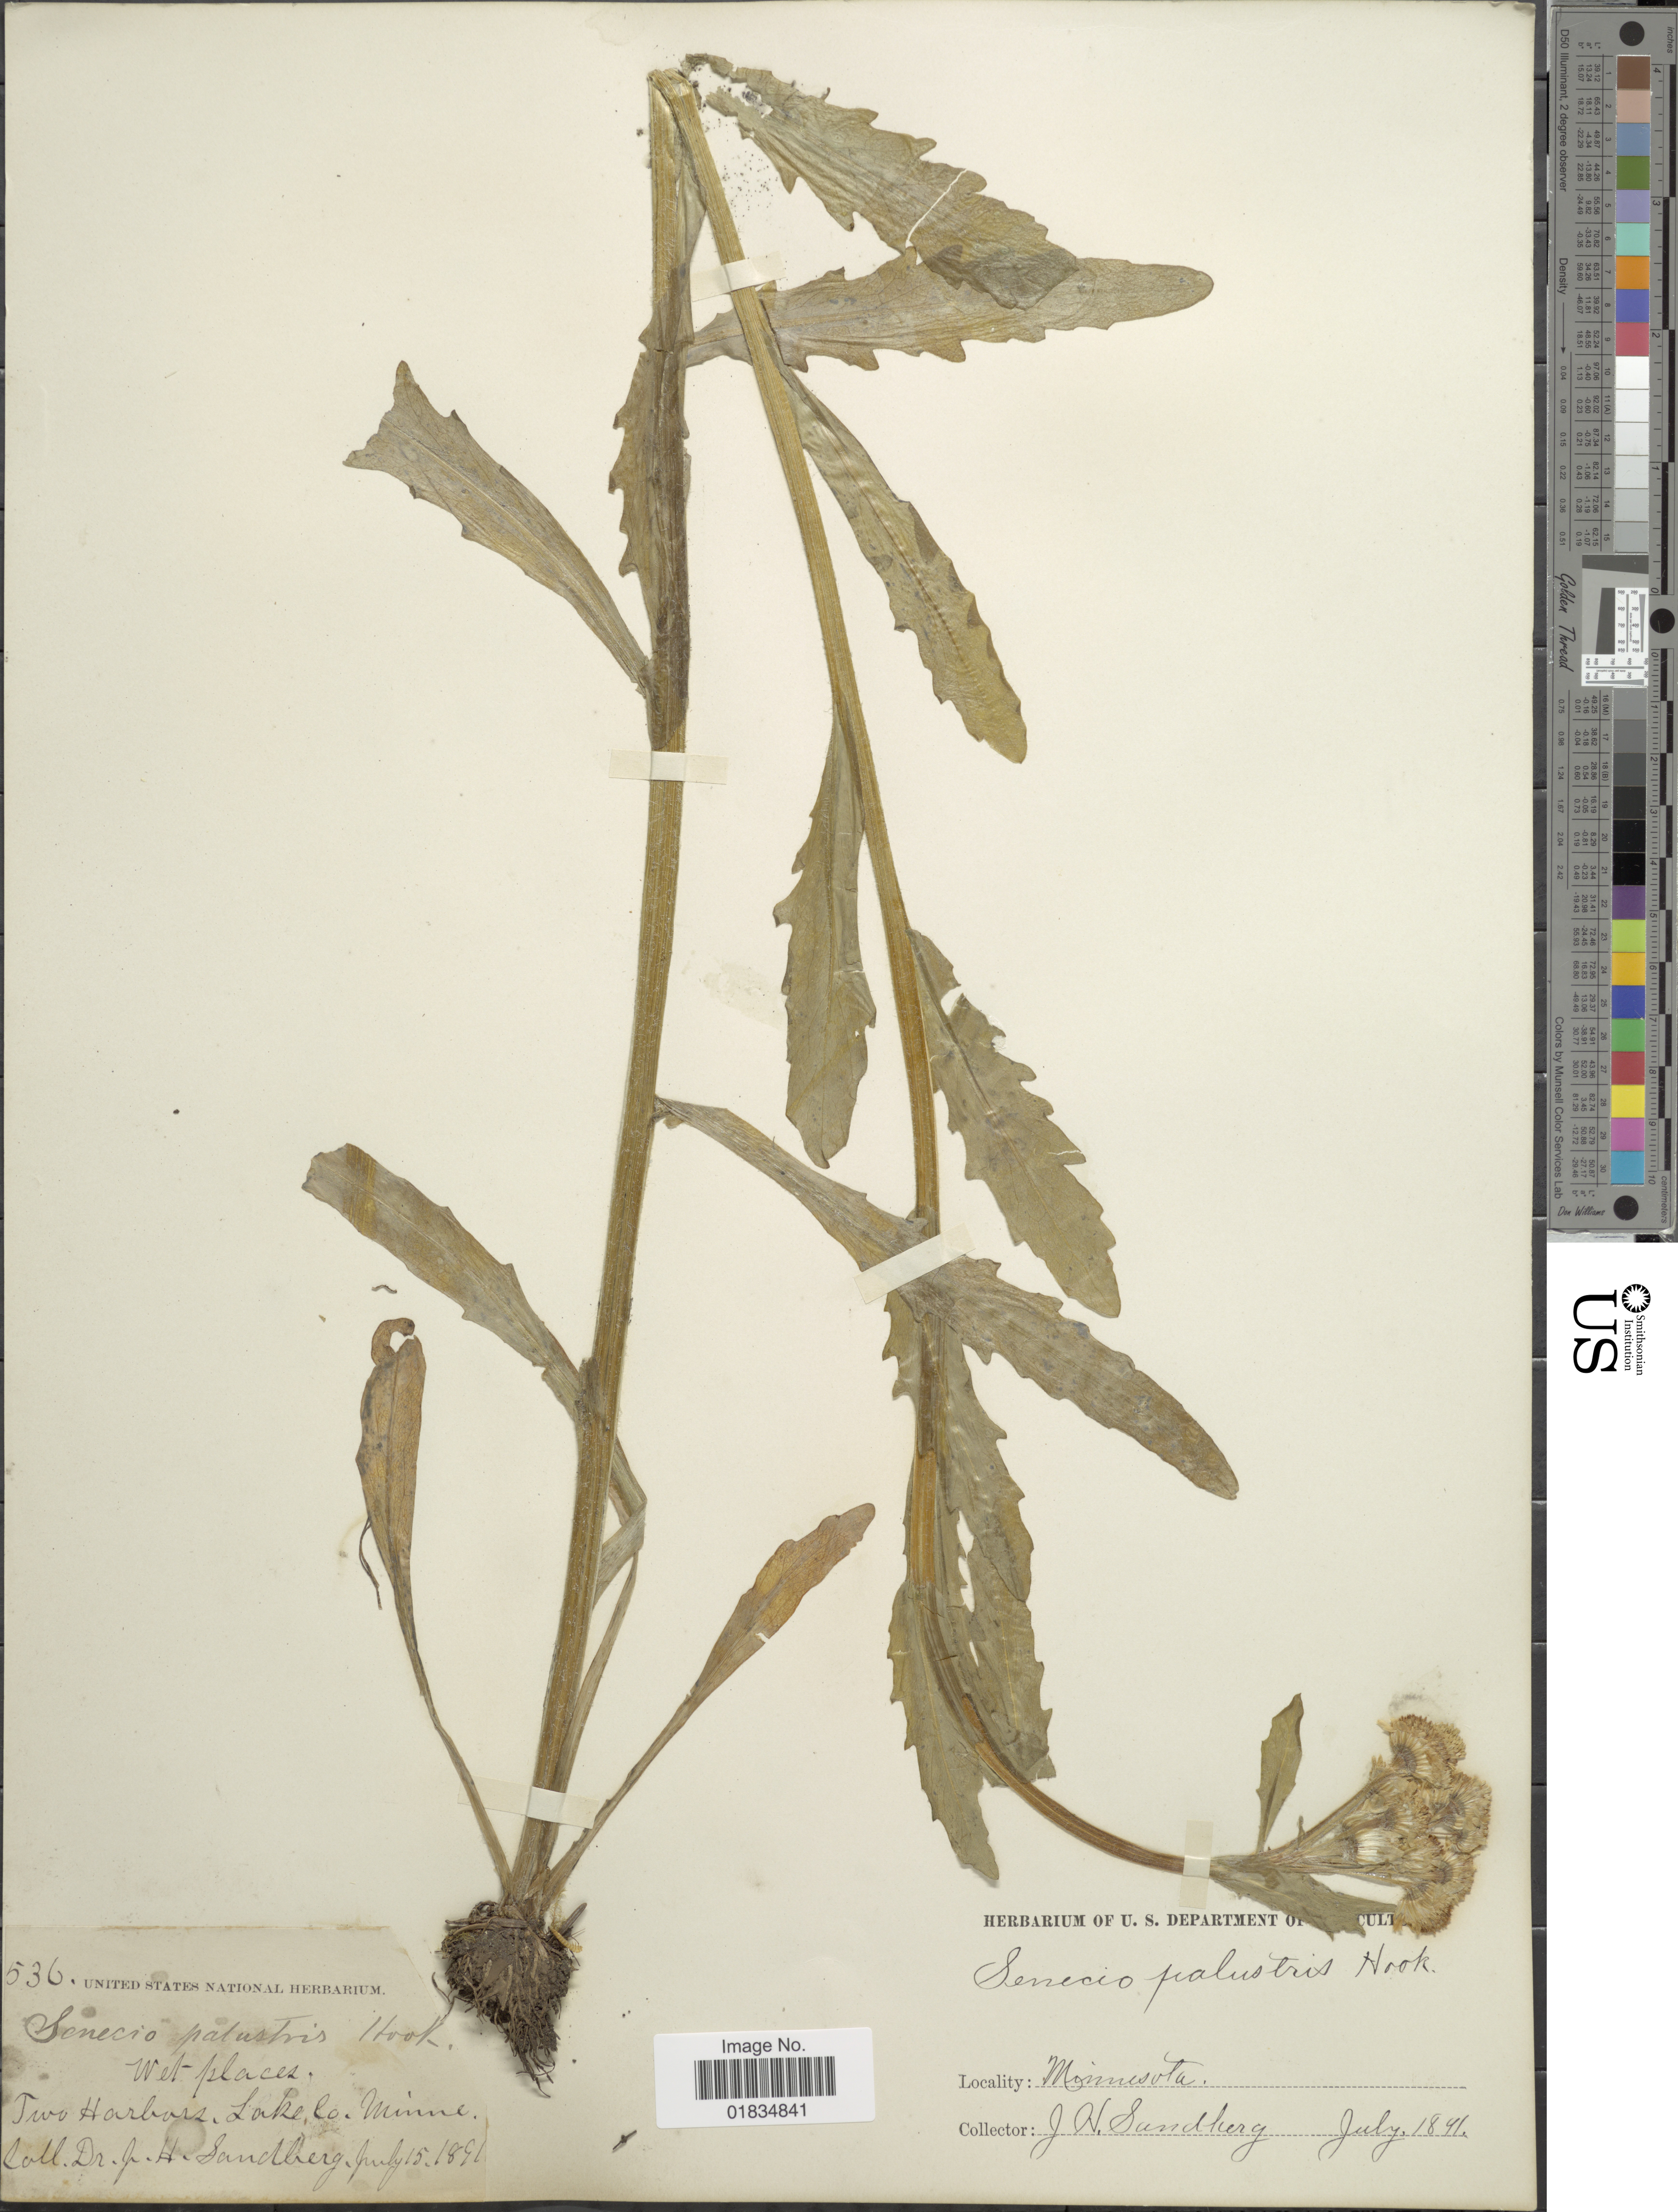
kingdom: Plantae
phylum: Tracheophyta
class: Magnoliopsida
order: Asterales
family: Asteraceae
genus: Tephroseris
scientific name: Tephroseris palustris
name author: (L.) Rchb.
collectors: J. H. Sandberg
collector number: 536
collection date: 1891-07-15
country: United States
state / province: Minnesota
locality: Two Harbors Lake Co.